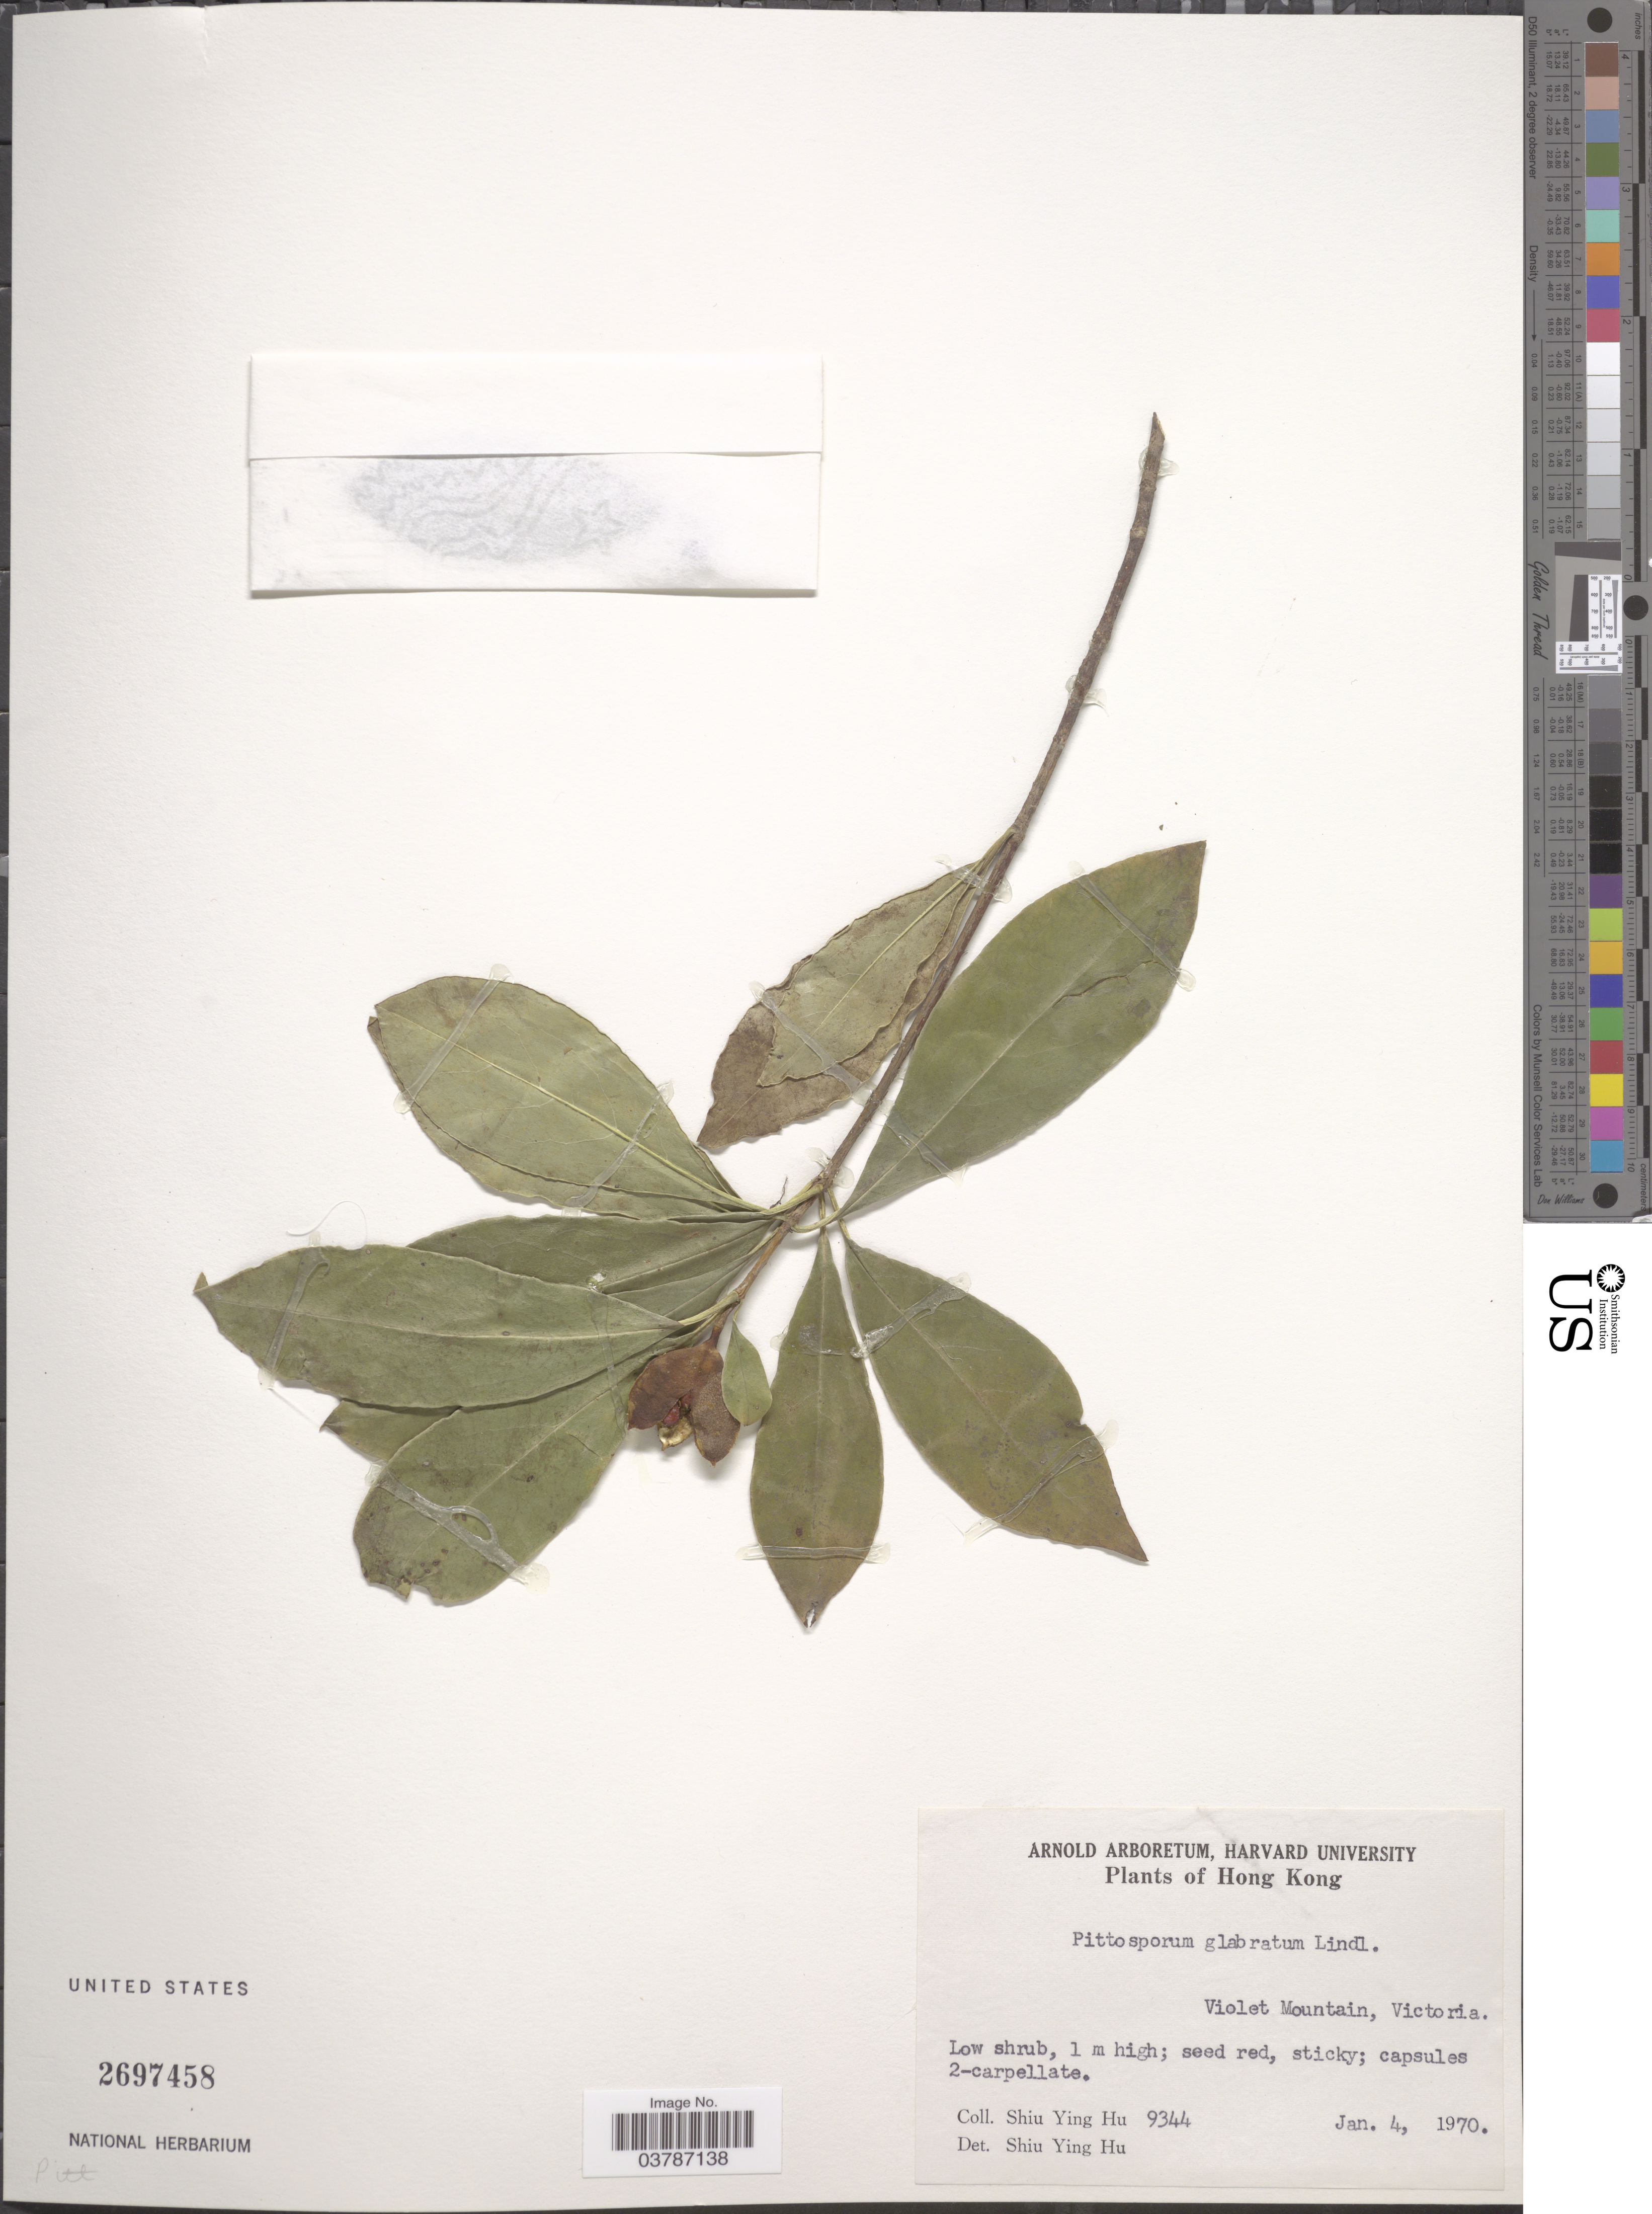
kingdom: Plantae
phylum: Tracheophyta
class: Magnoliopsida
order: Apiales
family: Pittosporaceae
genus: Pittosporum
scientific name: Pittosporum glabratum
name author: Lindl.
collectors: S. Y. Hu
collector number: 9344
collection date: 1970-01-04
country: China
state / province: Hong Kong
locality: Violet Mountain, Victoria.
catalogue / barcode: US 2697458